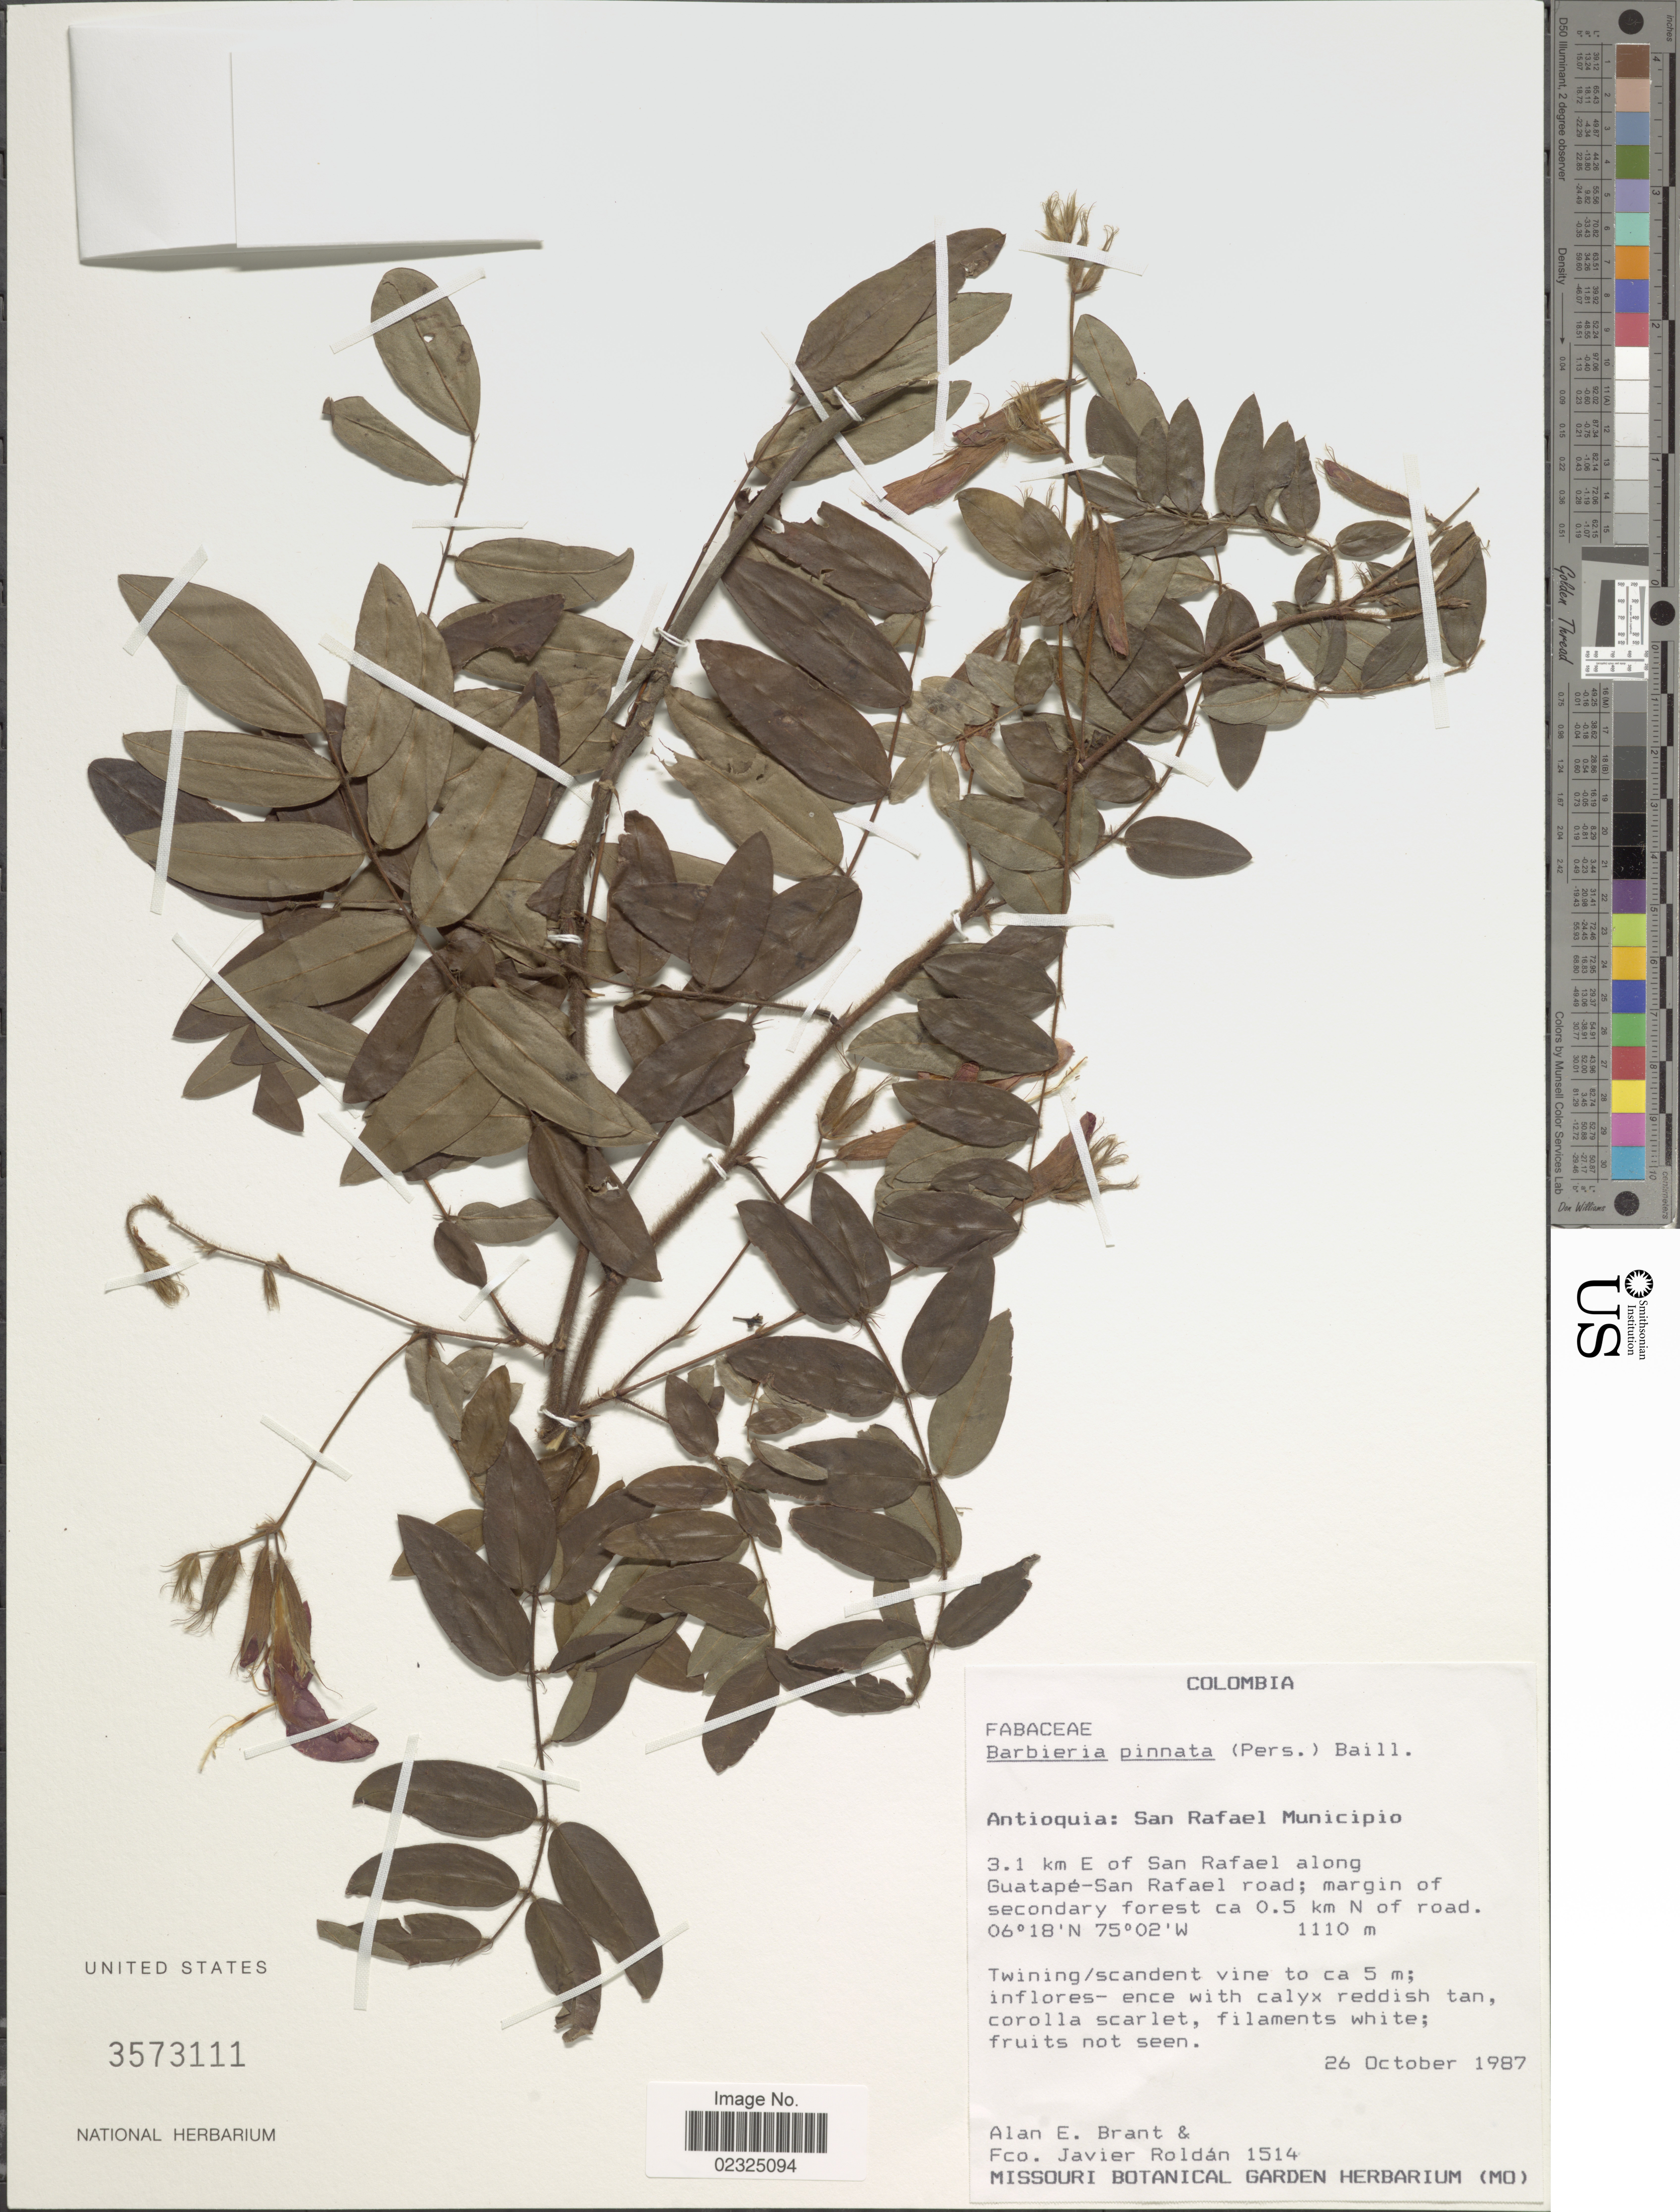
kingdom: Plantae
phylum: Tracheophyta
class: Magnoliopsida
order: Fabales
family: Fabaceae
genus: Barbieria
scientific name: Barbieria sp.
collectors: A. Brant & F. J. Roldán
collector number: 1514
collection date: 1987-10-26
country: Colombia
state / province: Antioquia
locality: San Rafael Municipio, 3.1 km E of San Rafael along Guatape-San Rafael road; margin of secondary forest ca 0.5 km N of road.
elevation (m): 1110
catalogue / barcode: US 3573111